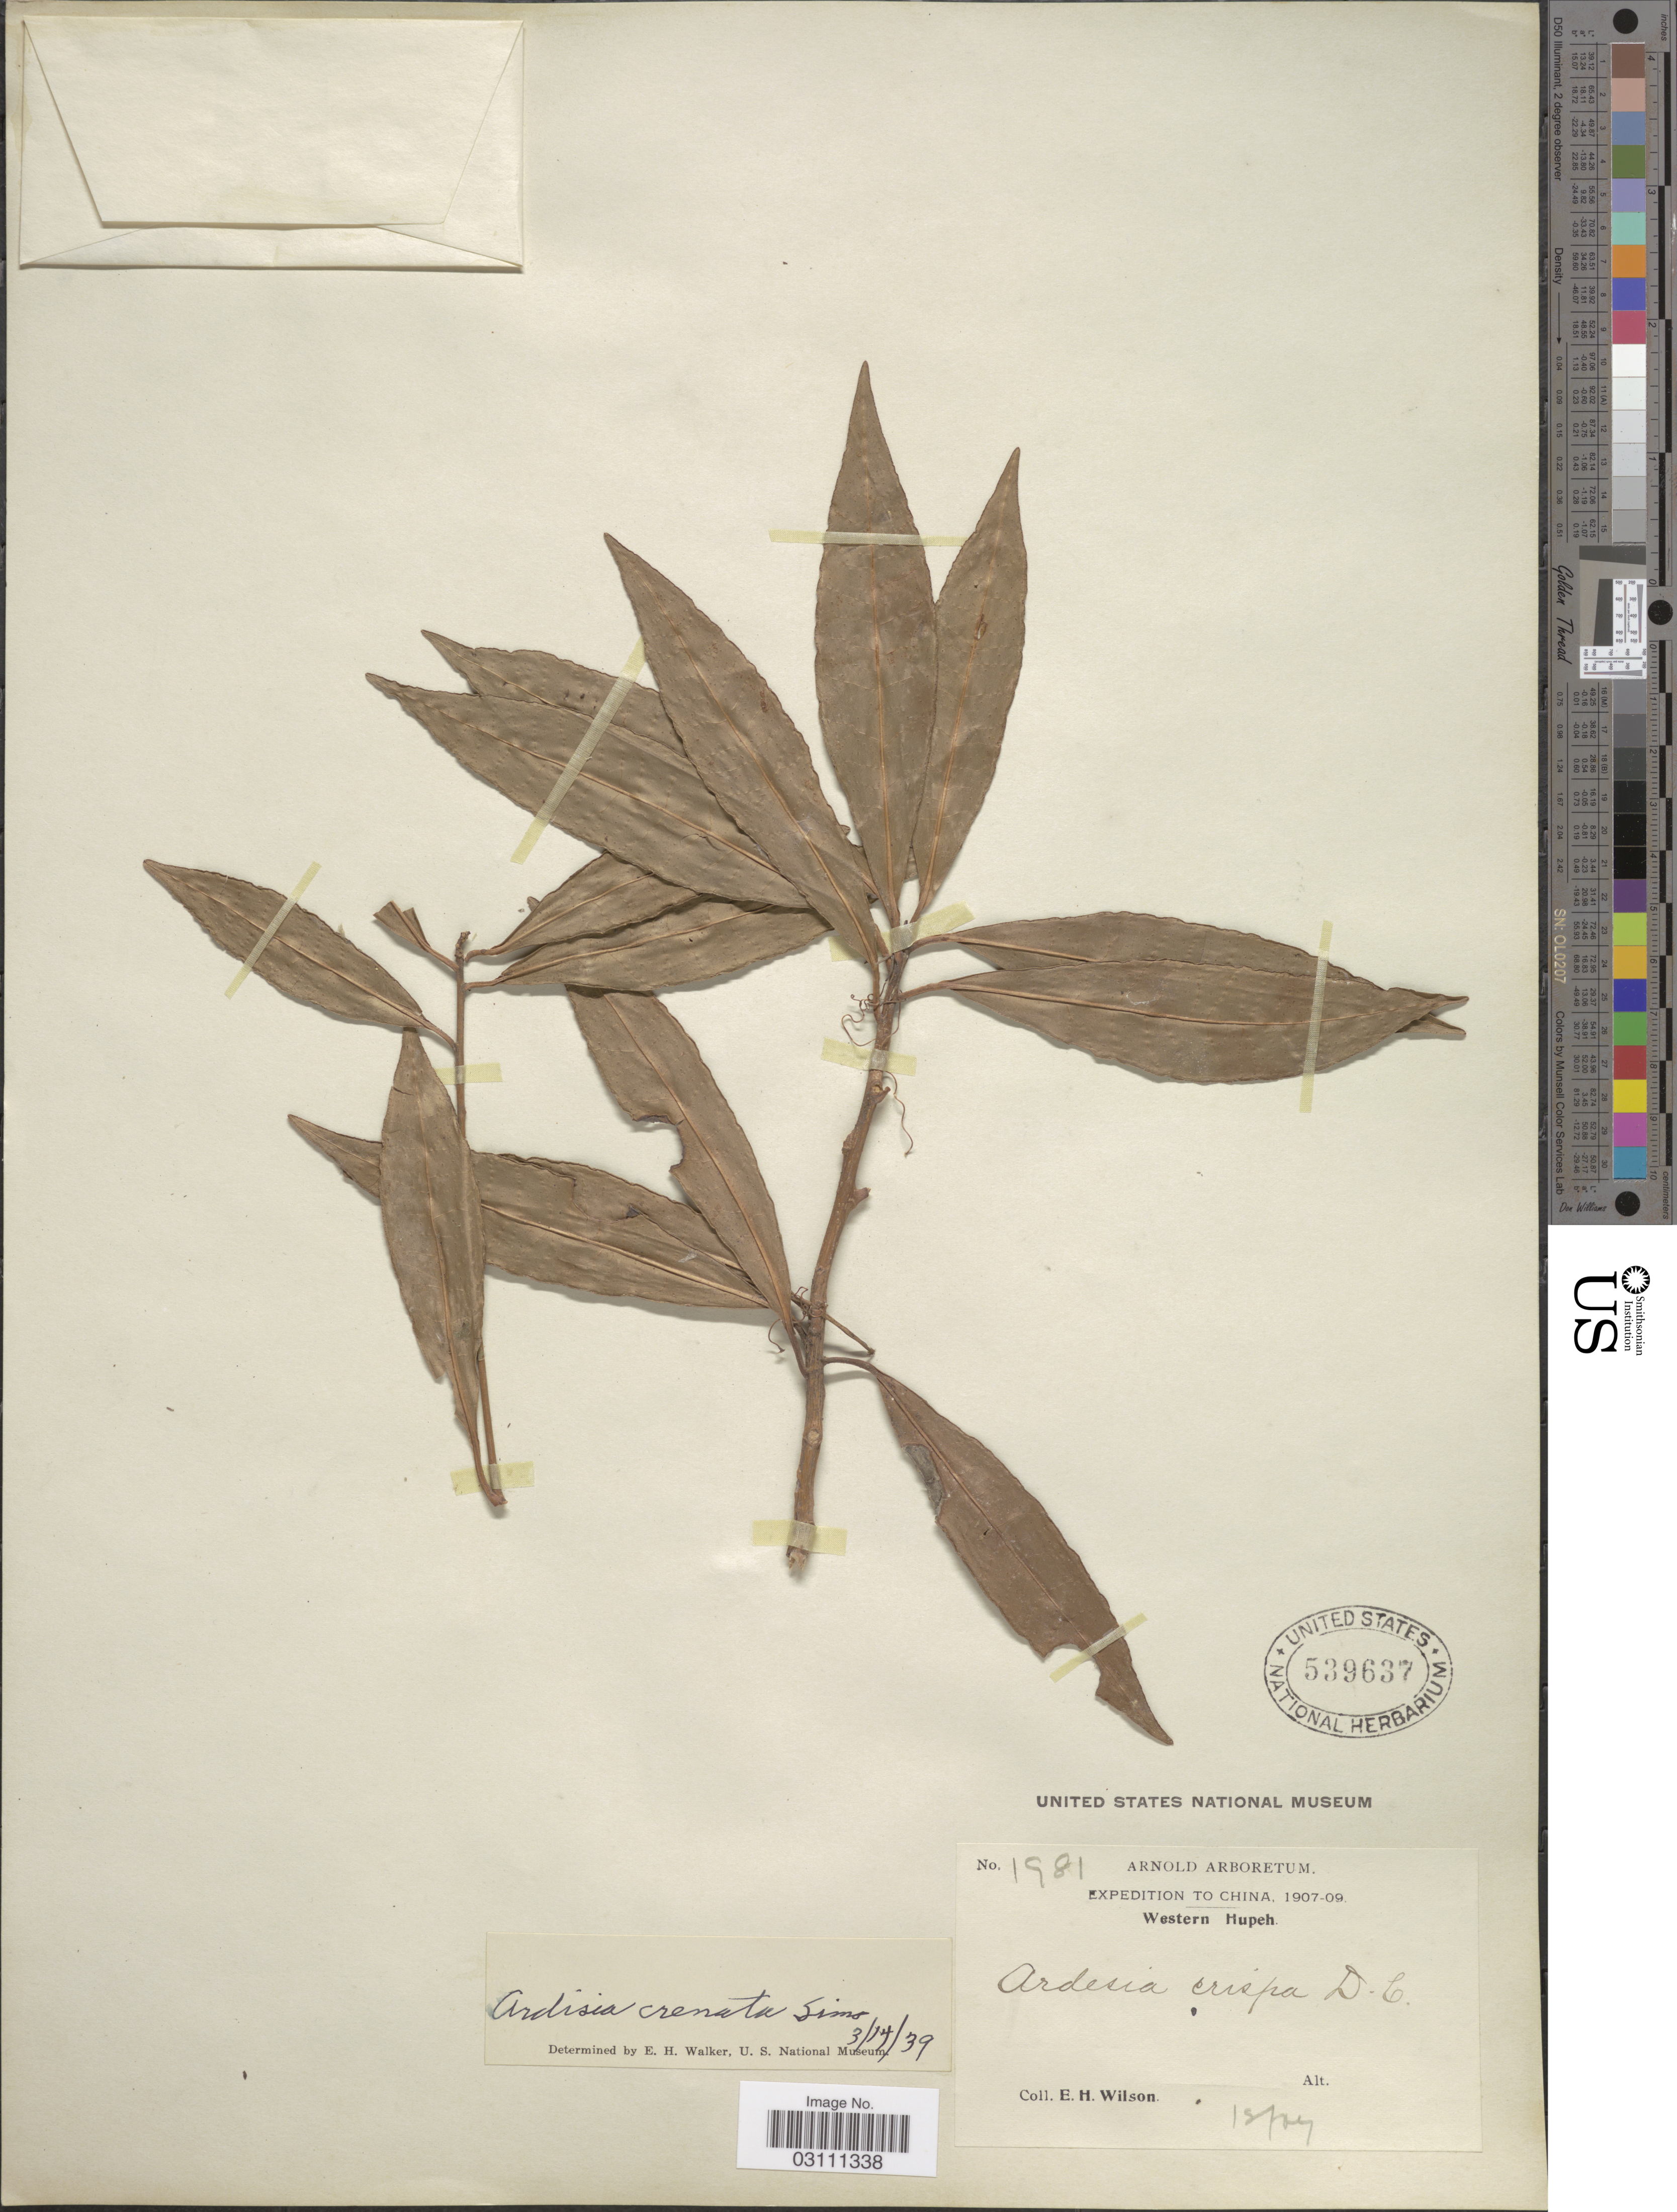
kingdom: Plantae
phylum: Tracheophyta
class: Magnoliopsida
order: Ericales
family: Primulaceae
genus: Ardisia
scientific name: Ardisia crenata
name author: Sims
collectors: E. Wilson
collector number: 1981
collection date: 1907-04-12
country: China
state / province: Hubei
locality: Western Hupeh.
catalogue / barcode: US 539637